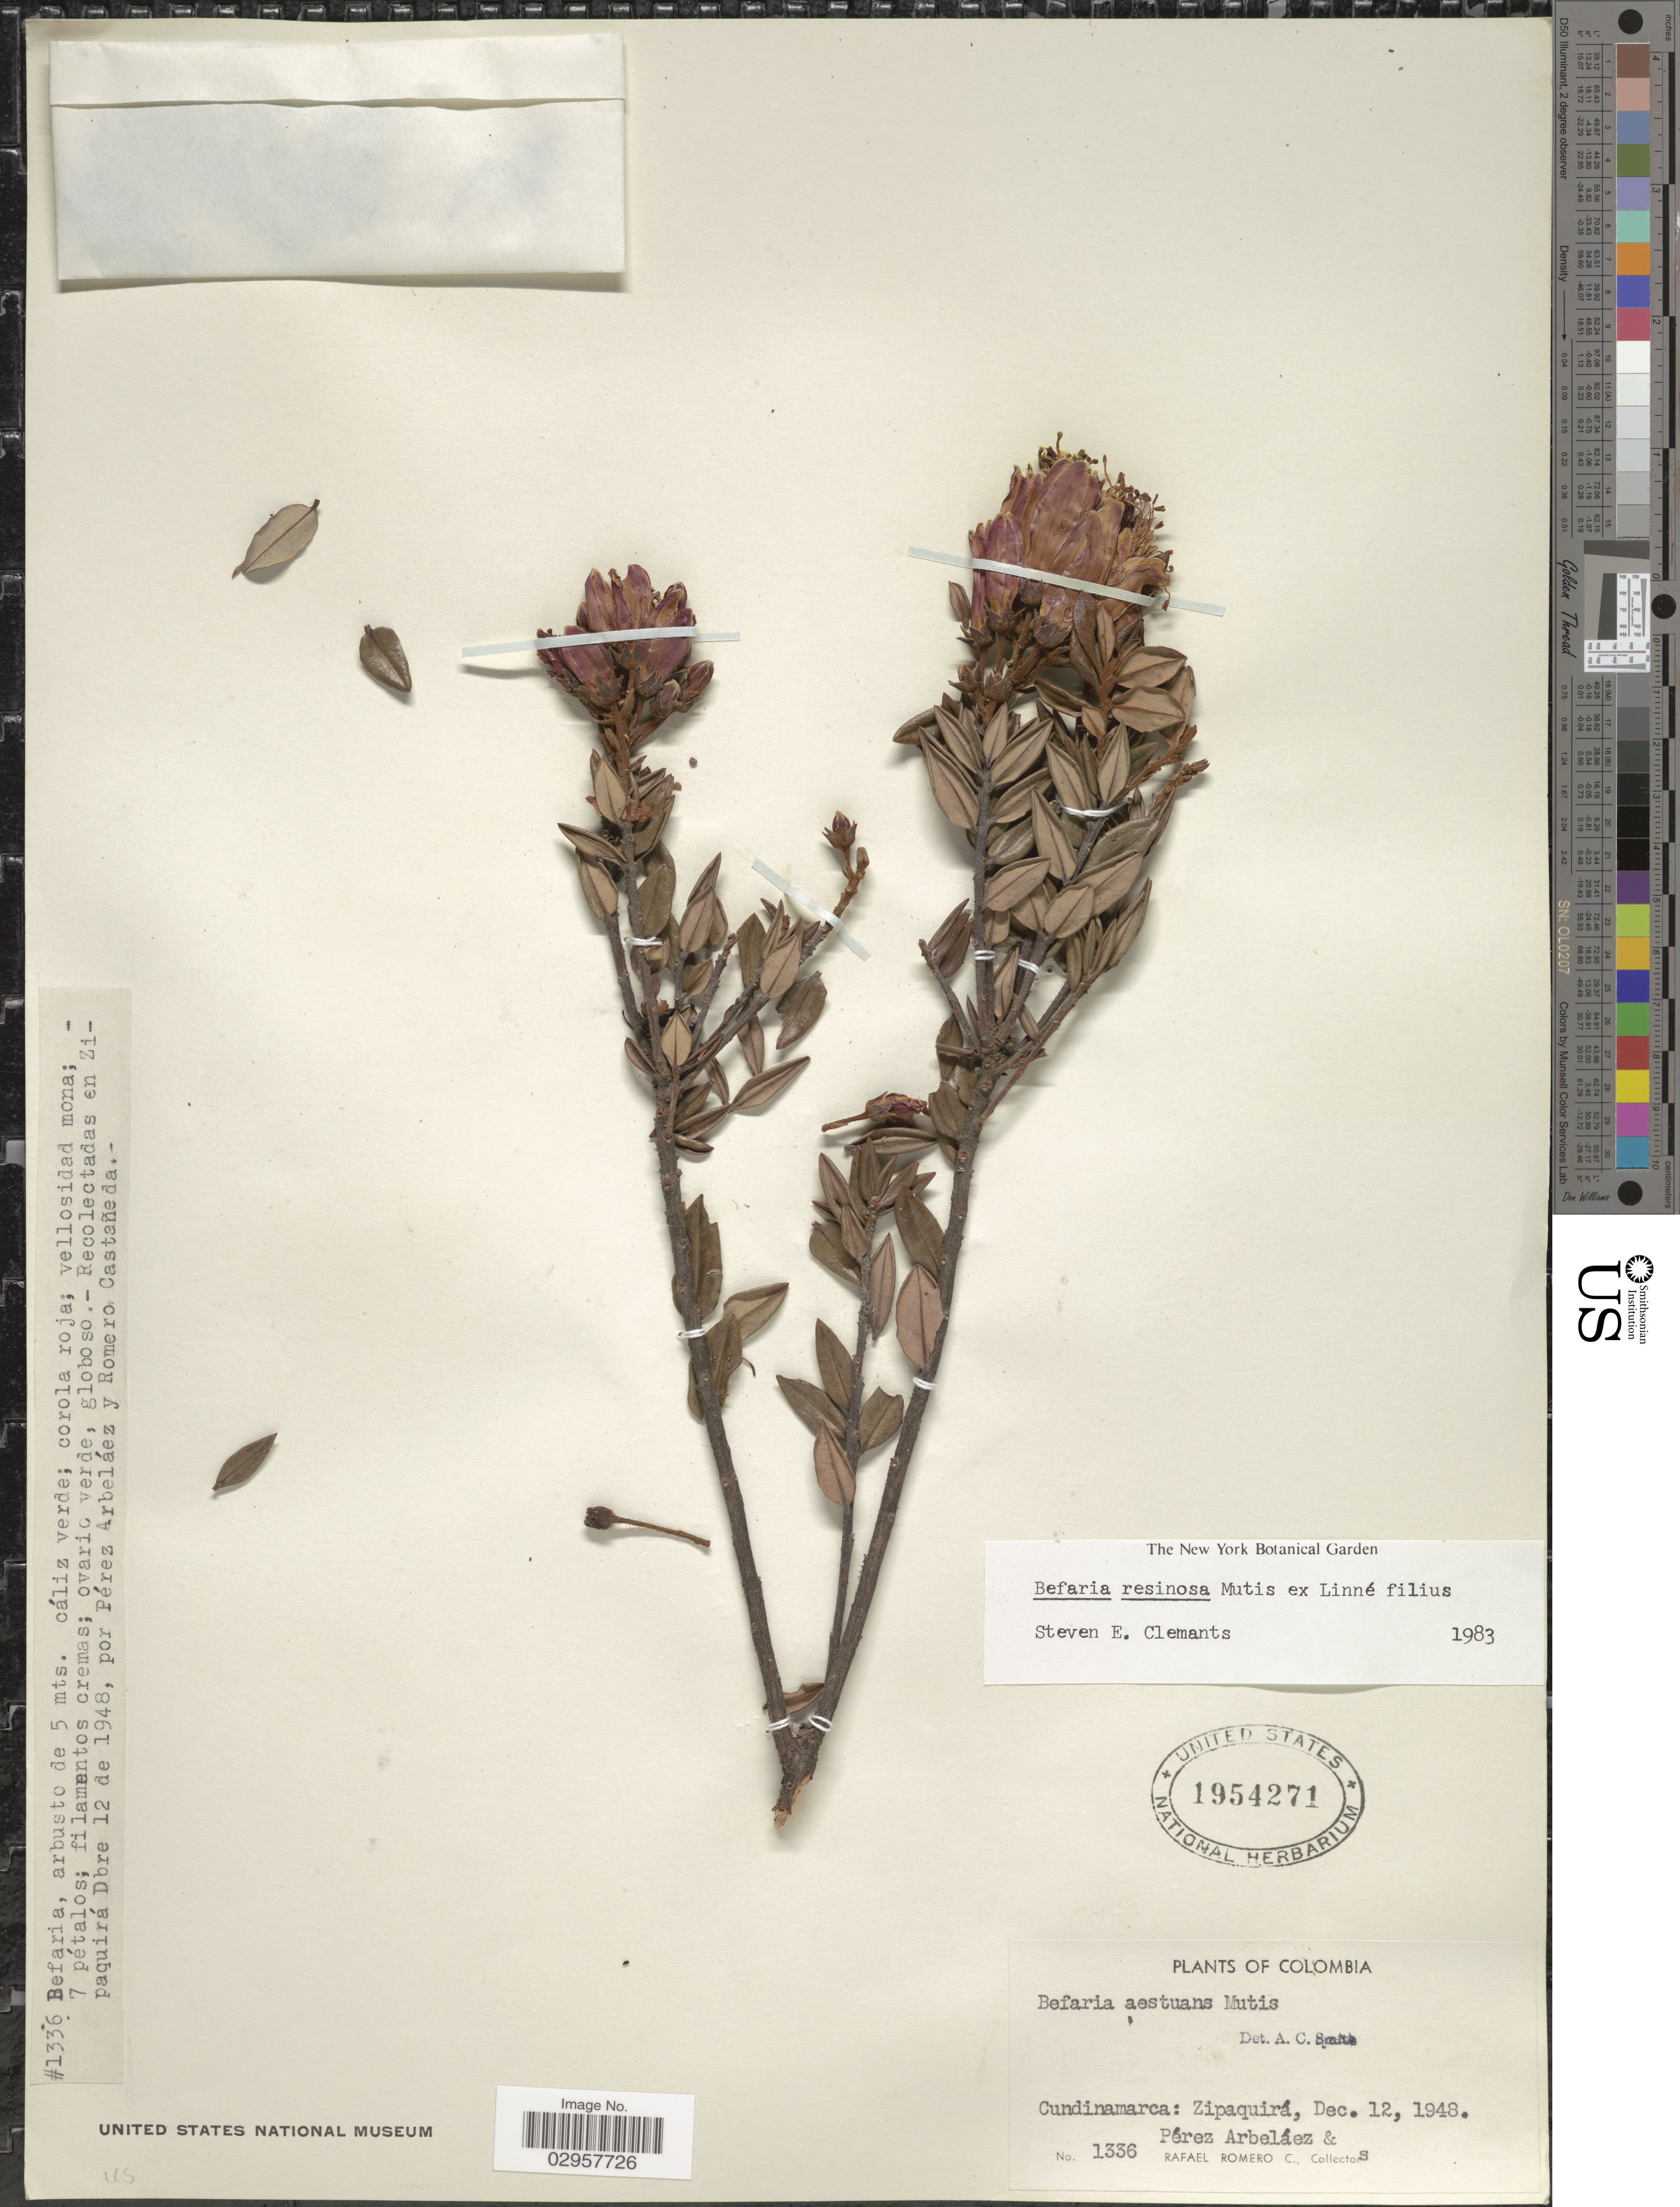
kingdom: Plantae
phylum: Tracheophyta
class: Magnoliopsida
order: Ericales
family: Ericaceae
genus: Befaria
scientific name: Befaria resinosa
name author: Mutis ex L. f.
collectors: R. Romero Castañeda & P. Arbeláez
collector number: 1336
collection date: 1948-12-12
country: Colombia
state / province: Cundinamarca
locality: Zipaquirá.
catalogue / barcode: US 1954271